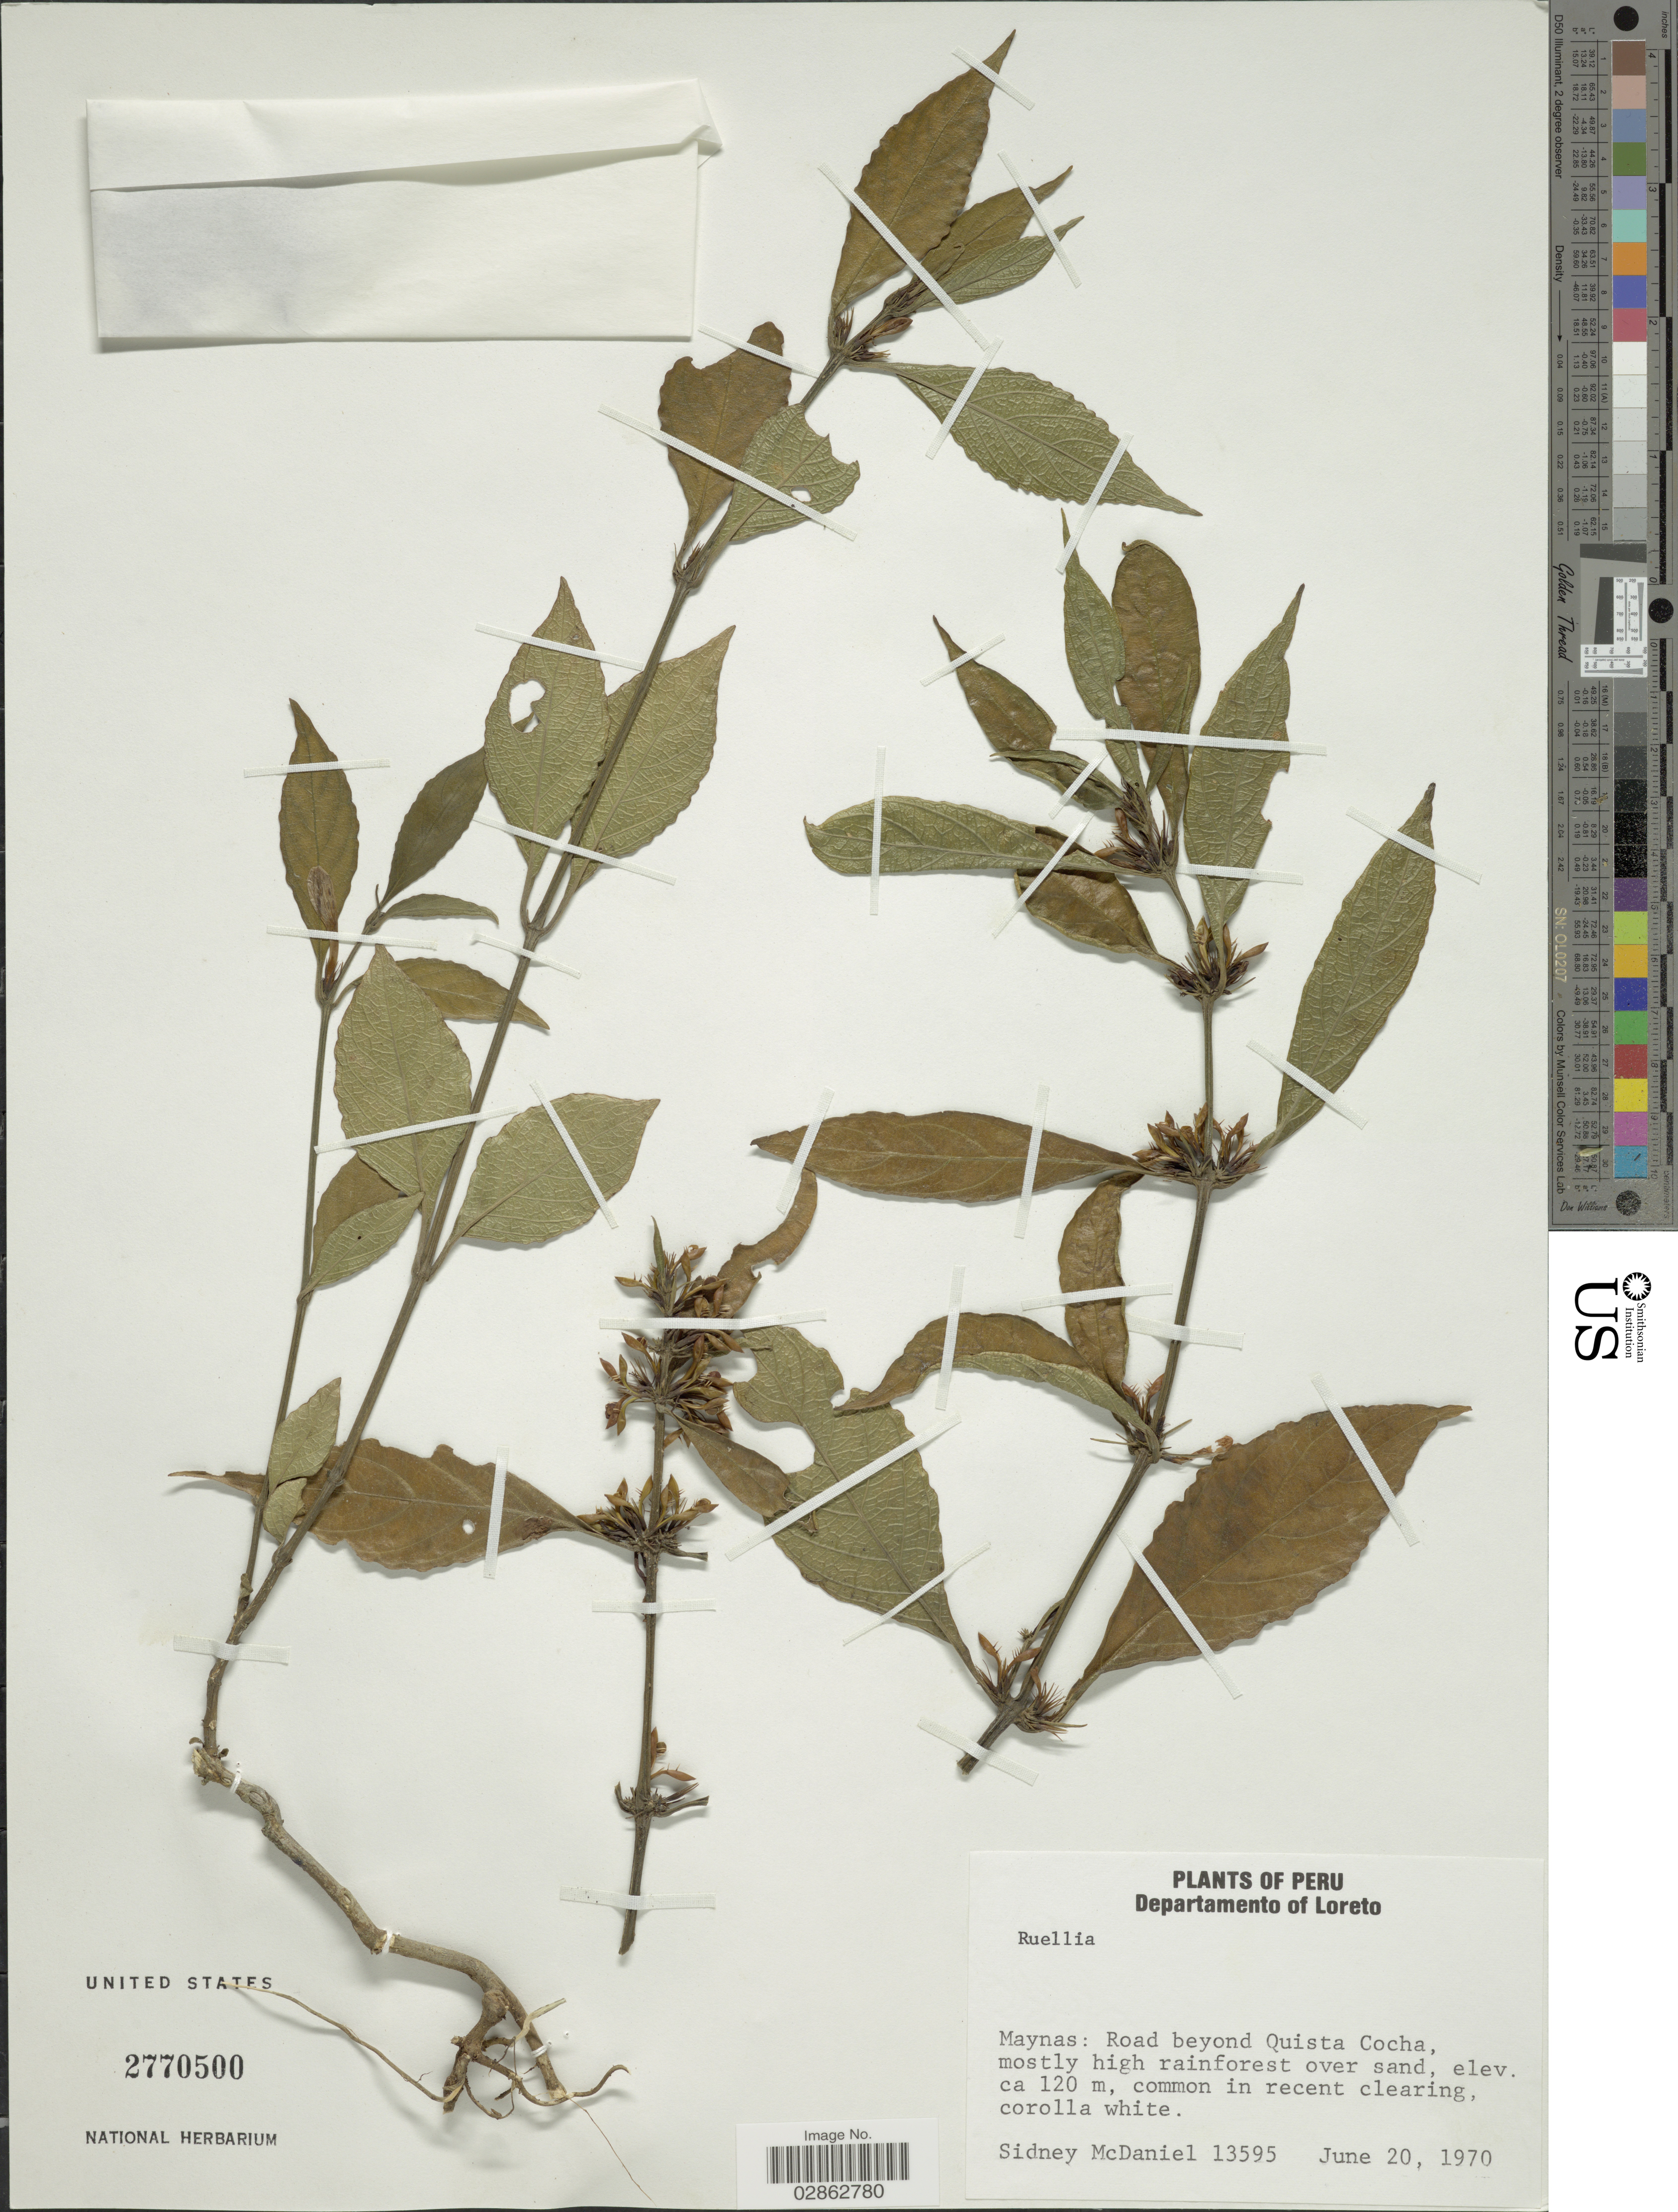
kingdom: Plantae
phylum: Tracheophyta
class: Magnoliopsida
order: Lamiales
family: Acanthaceae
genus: Ruellia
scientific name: Ruellia sp.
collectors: S. McDaniel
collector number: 13595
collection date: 1970-06-20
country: Peru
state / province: Loreto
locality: Departamento of Loreto. Maynas: Road beyond Quista Cocha.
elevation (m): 120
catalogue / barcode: US 2770500